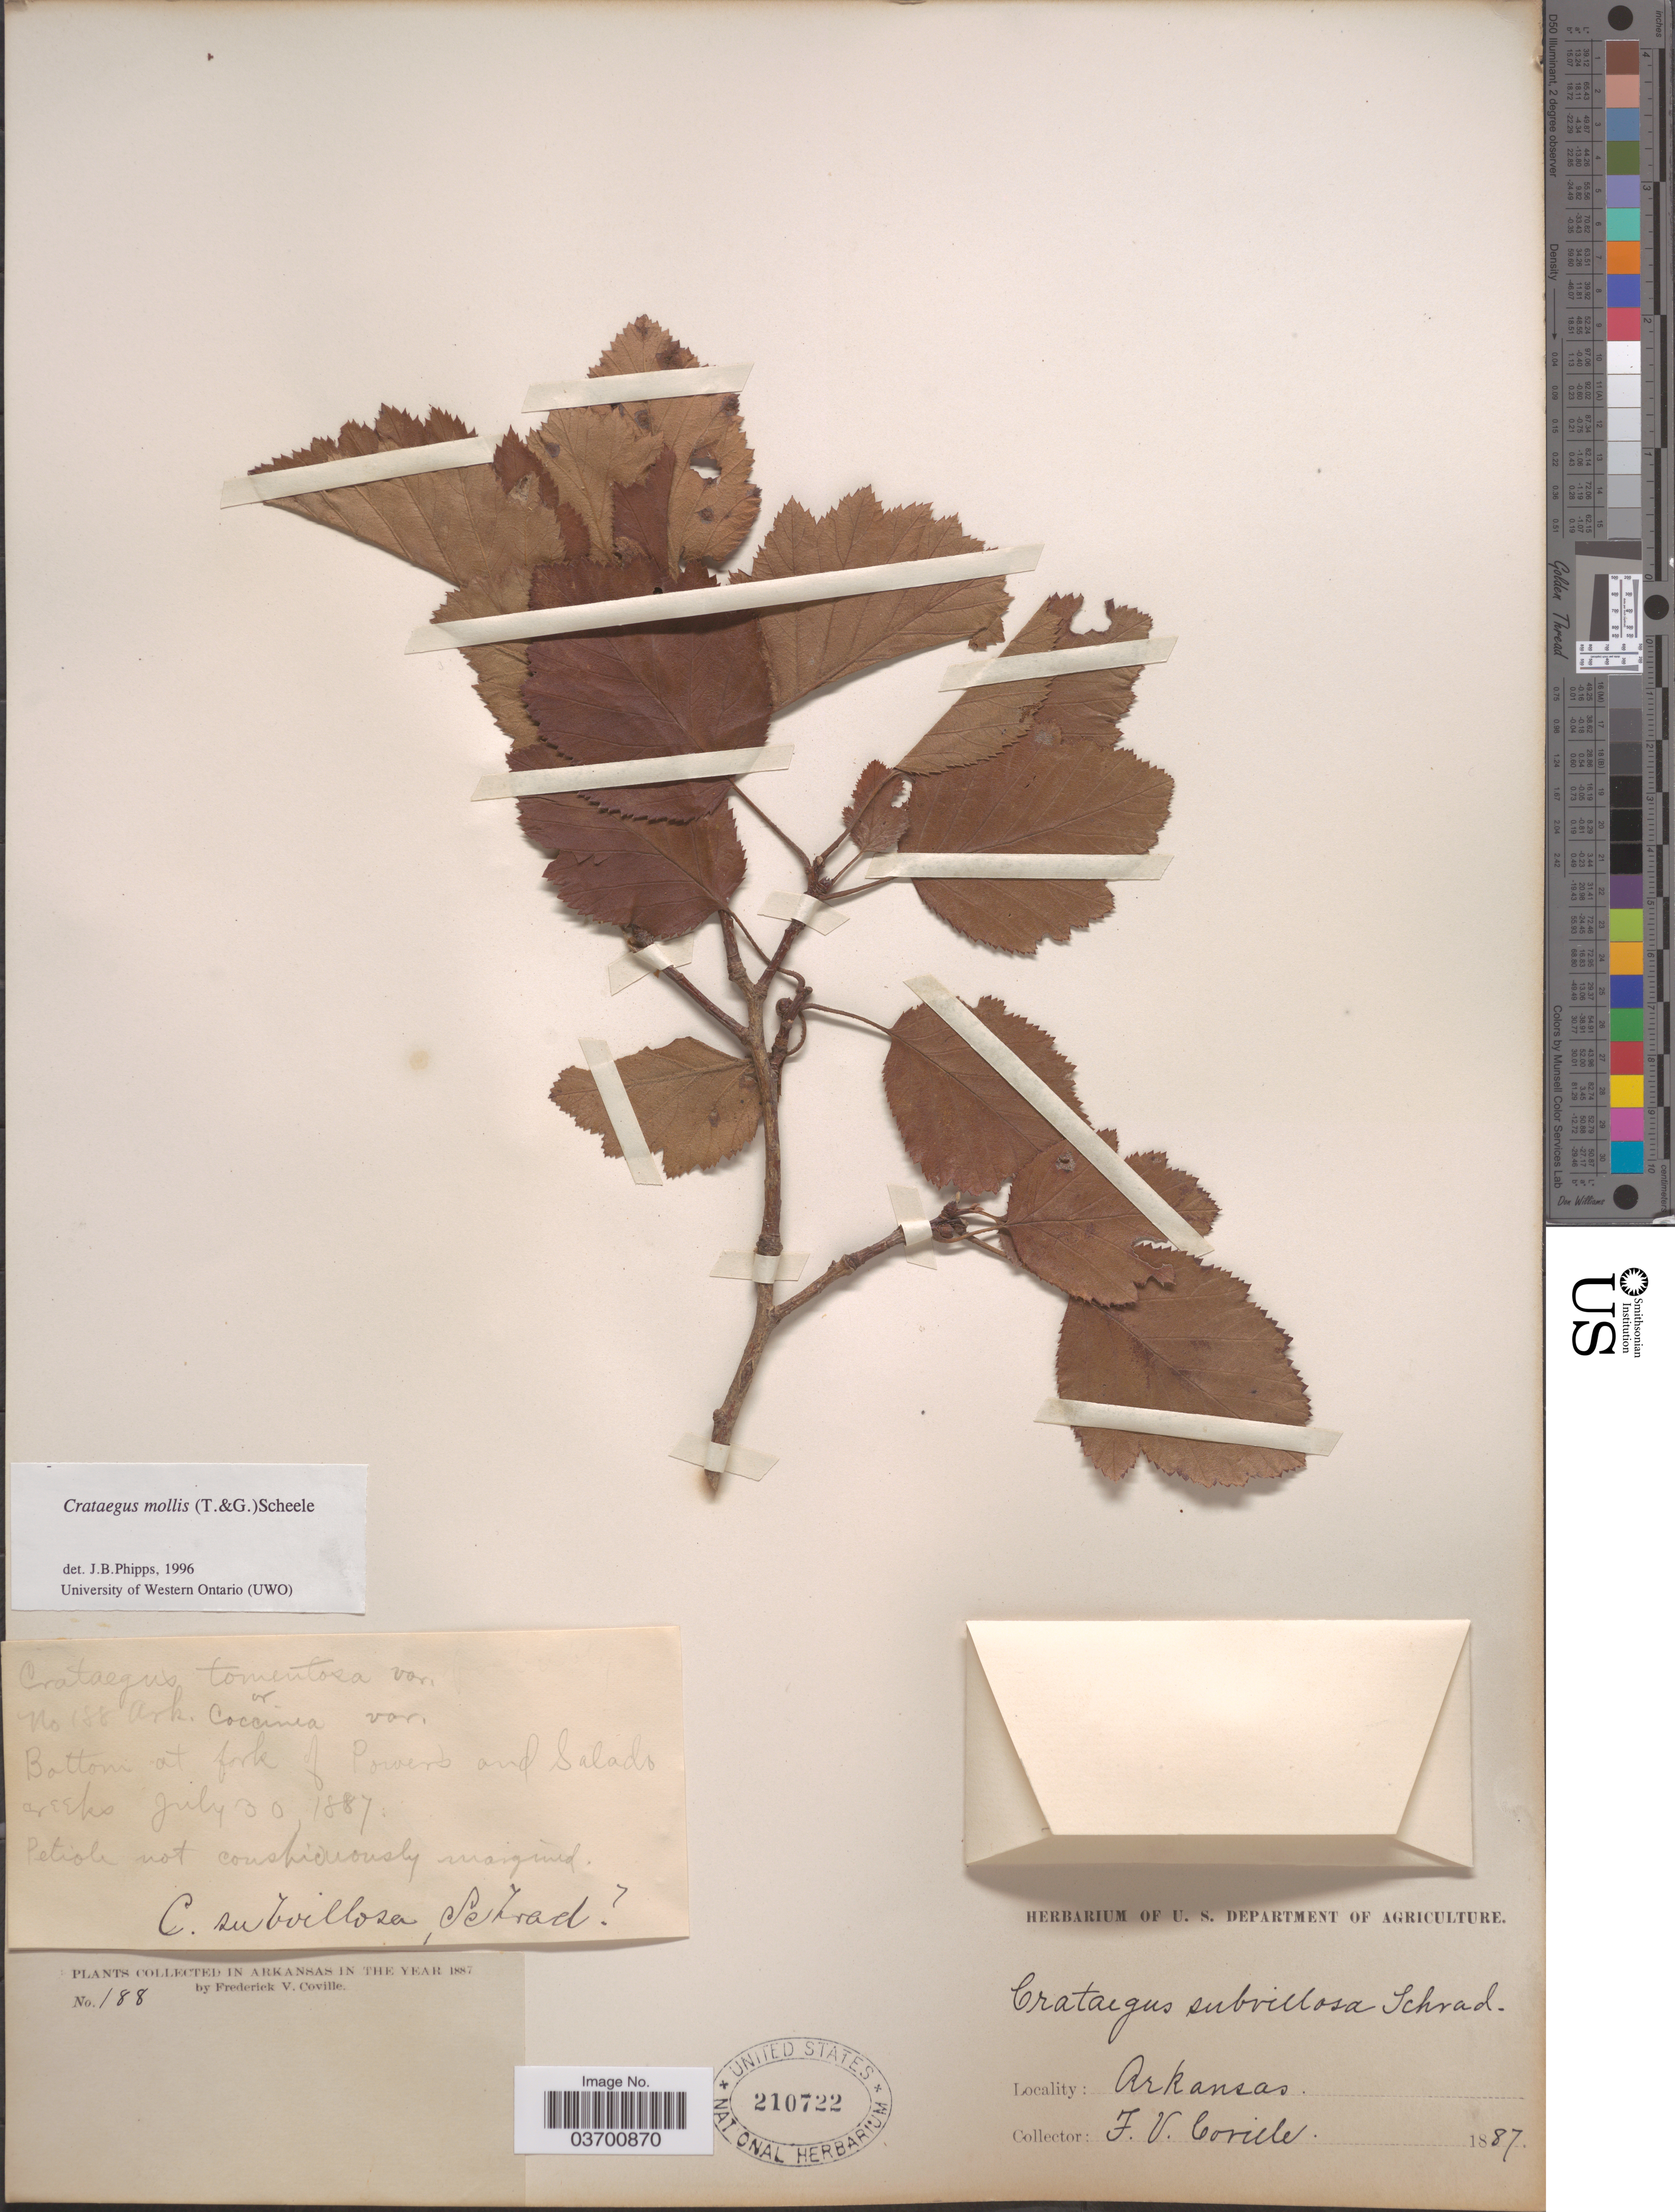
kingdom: Plantae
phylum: Tracheophyta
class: Magnoliopsida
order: Rosales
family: Rosaceae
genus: Crataegus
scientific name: Crataegus mollis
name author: (Torr. & A. Gray) Scheele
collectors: F. V. Coville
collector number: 188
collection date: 1887-07-30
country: United States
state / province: Arkansas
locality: Bottom at fork of Powers and Salado creeks.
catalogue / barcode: US 210722